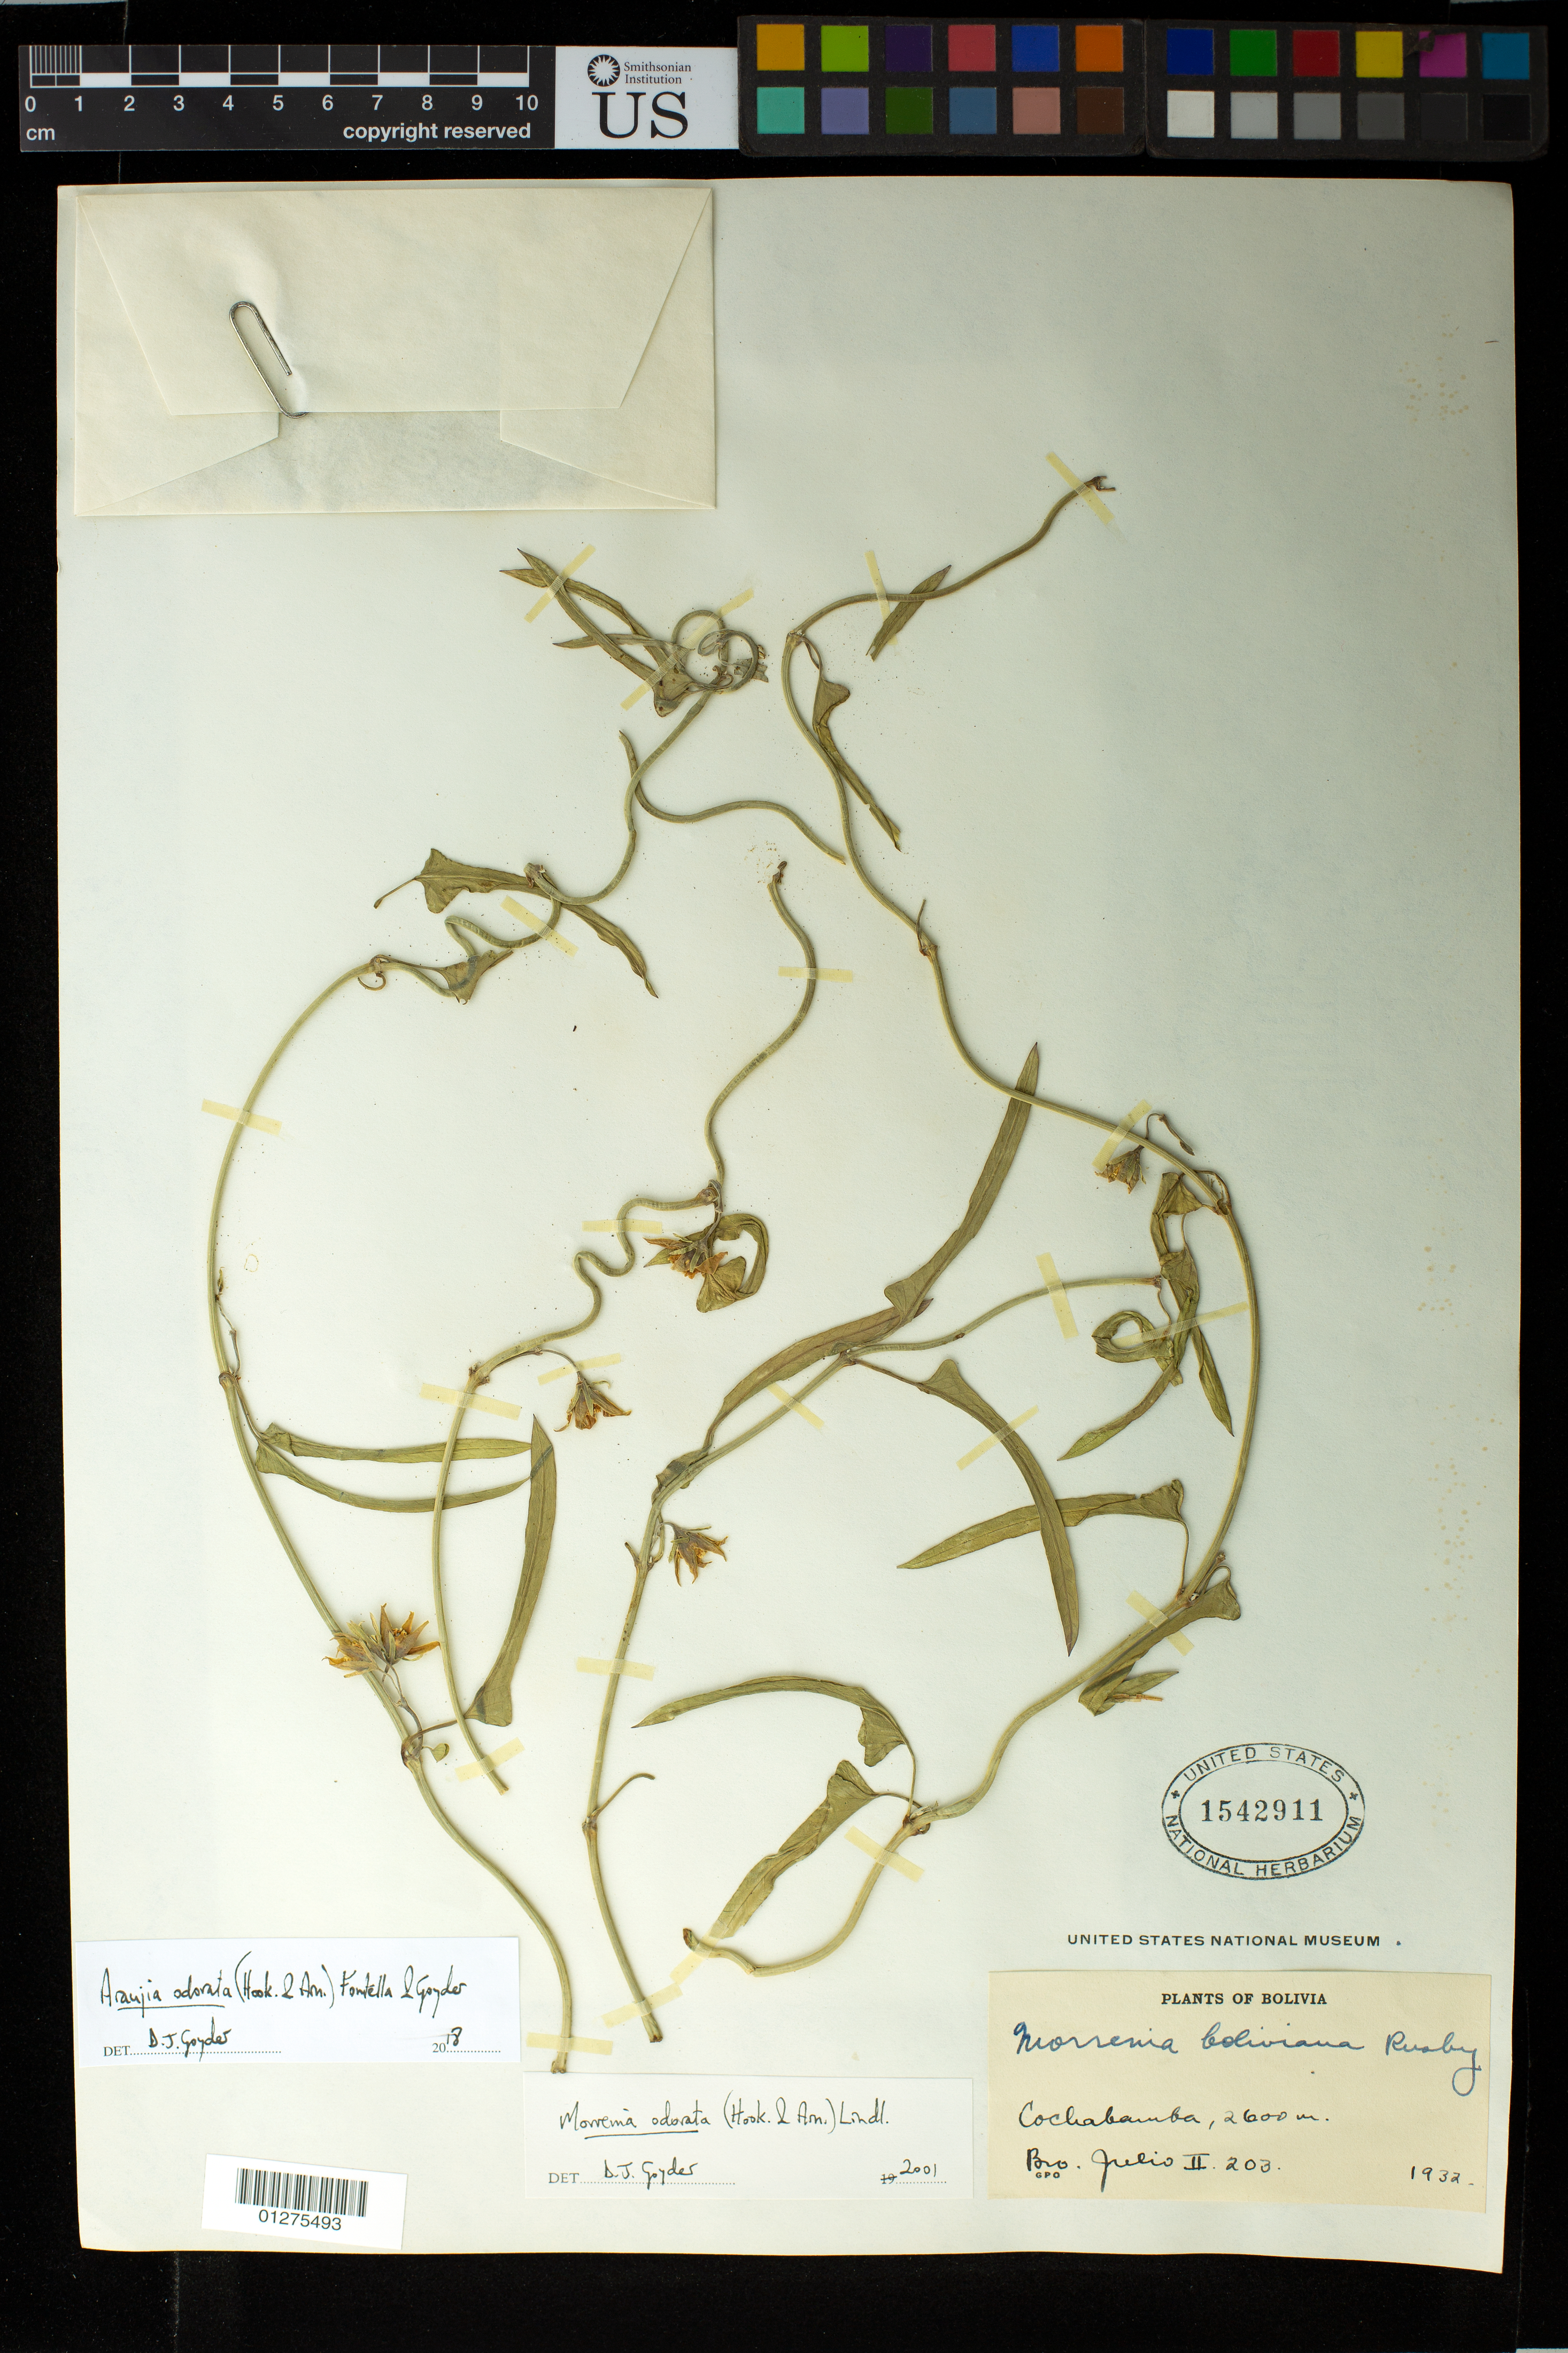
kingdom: Plantae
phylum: Tracheophyta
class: Magnoliopsida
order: Gentianales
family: Apocynaceae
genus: Araujia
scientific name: Araujia odorata (Hook. & Arn.) Fontella & Goyder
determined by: Goyder, D. J.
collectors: Bro. Julio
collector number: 203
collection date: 1932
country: Bolivia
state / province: Cochabamba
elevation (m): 2600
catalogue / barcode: US 1542911